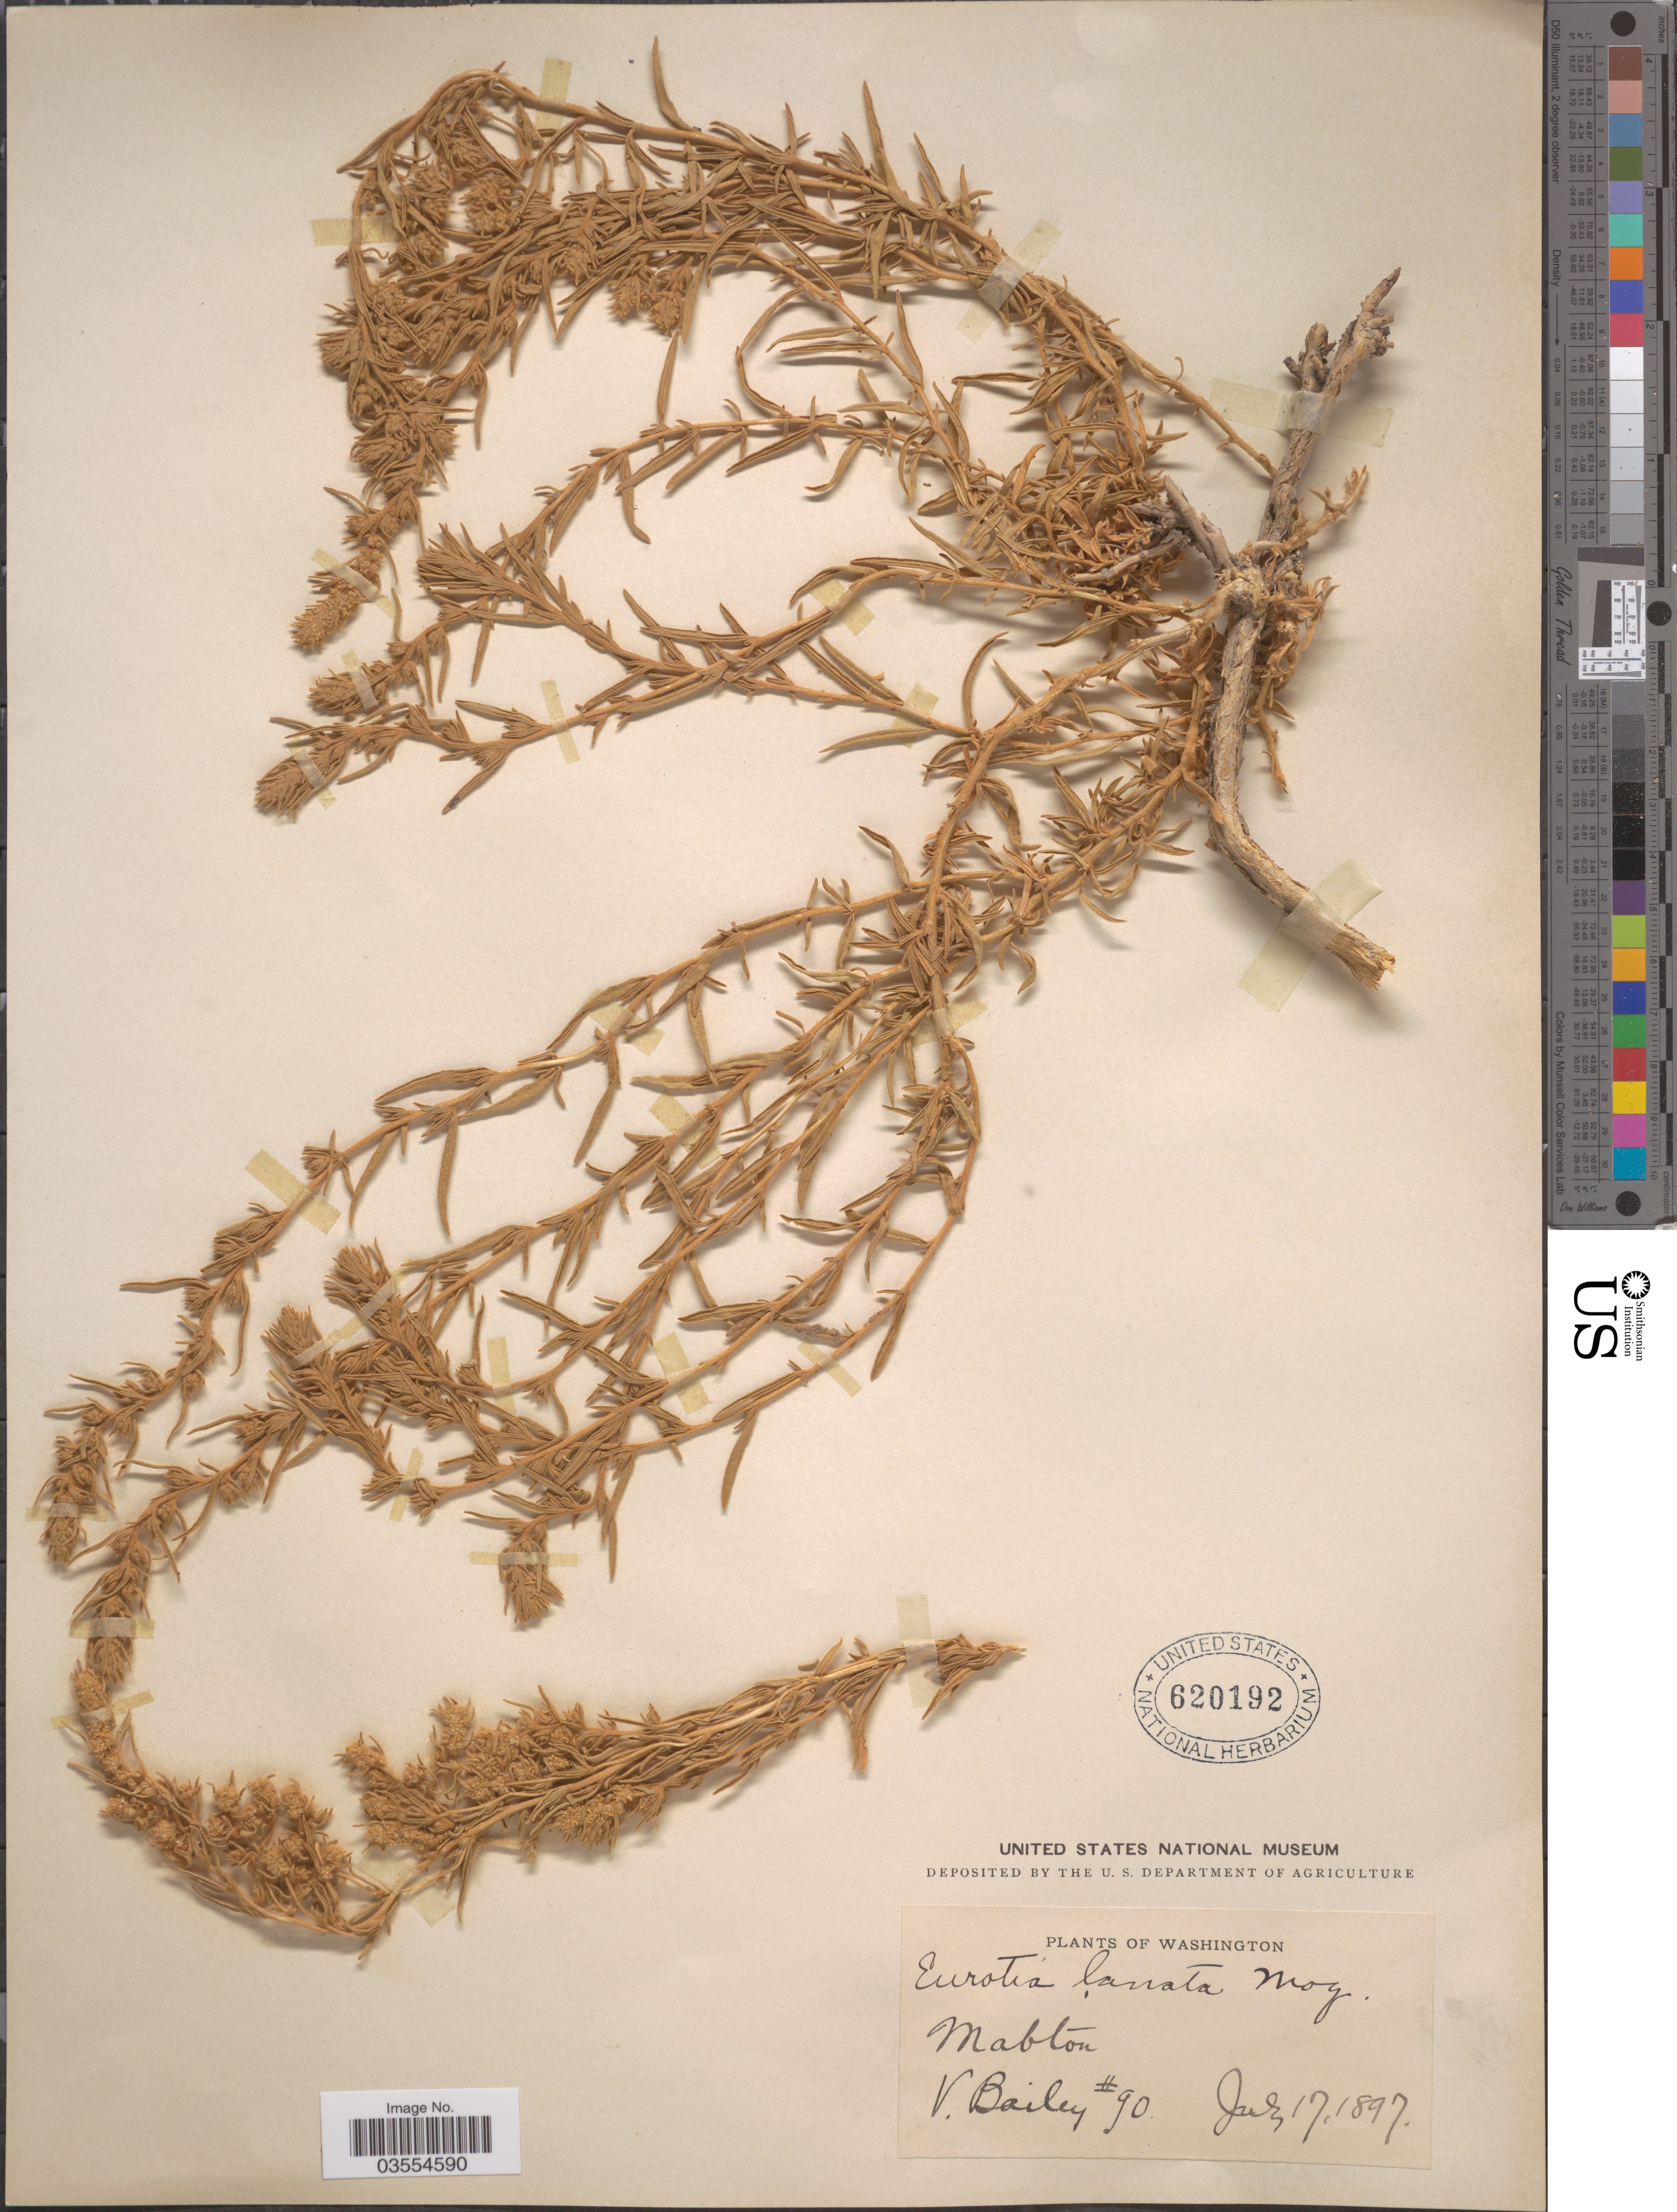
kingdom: Plantae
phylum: Tracheophyta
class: Magnoliopsida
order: Caryophyllales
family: Amaranthaceae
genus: Krascheninnikovia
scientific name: Krascheninnikovia lanata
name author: (Pursh) A. Meeuse & A.Smit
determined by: U.S. National Herbarium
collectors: V. L. Bailey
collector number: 90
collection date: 1897-07-17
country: United States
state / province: Washington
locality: Mabton.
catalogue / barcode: US 620192